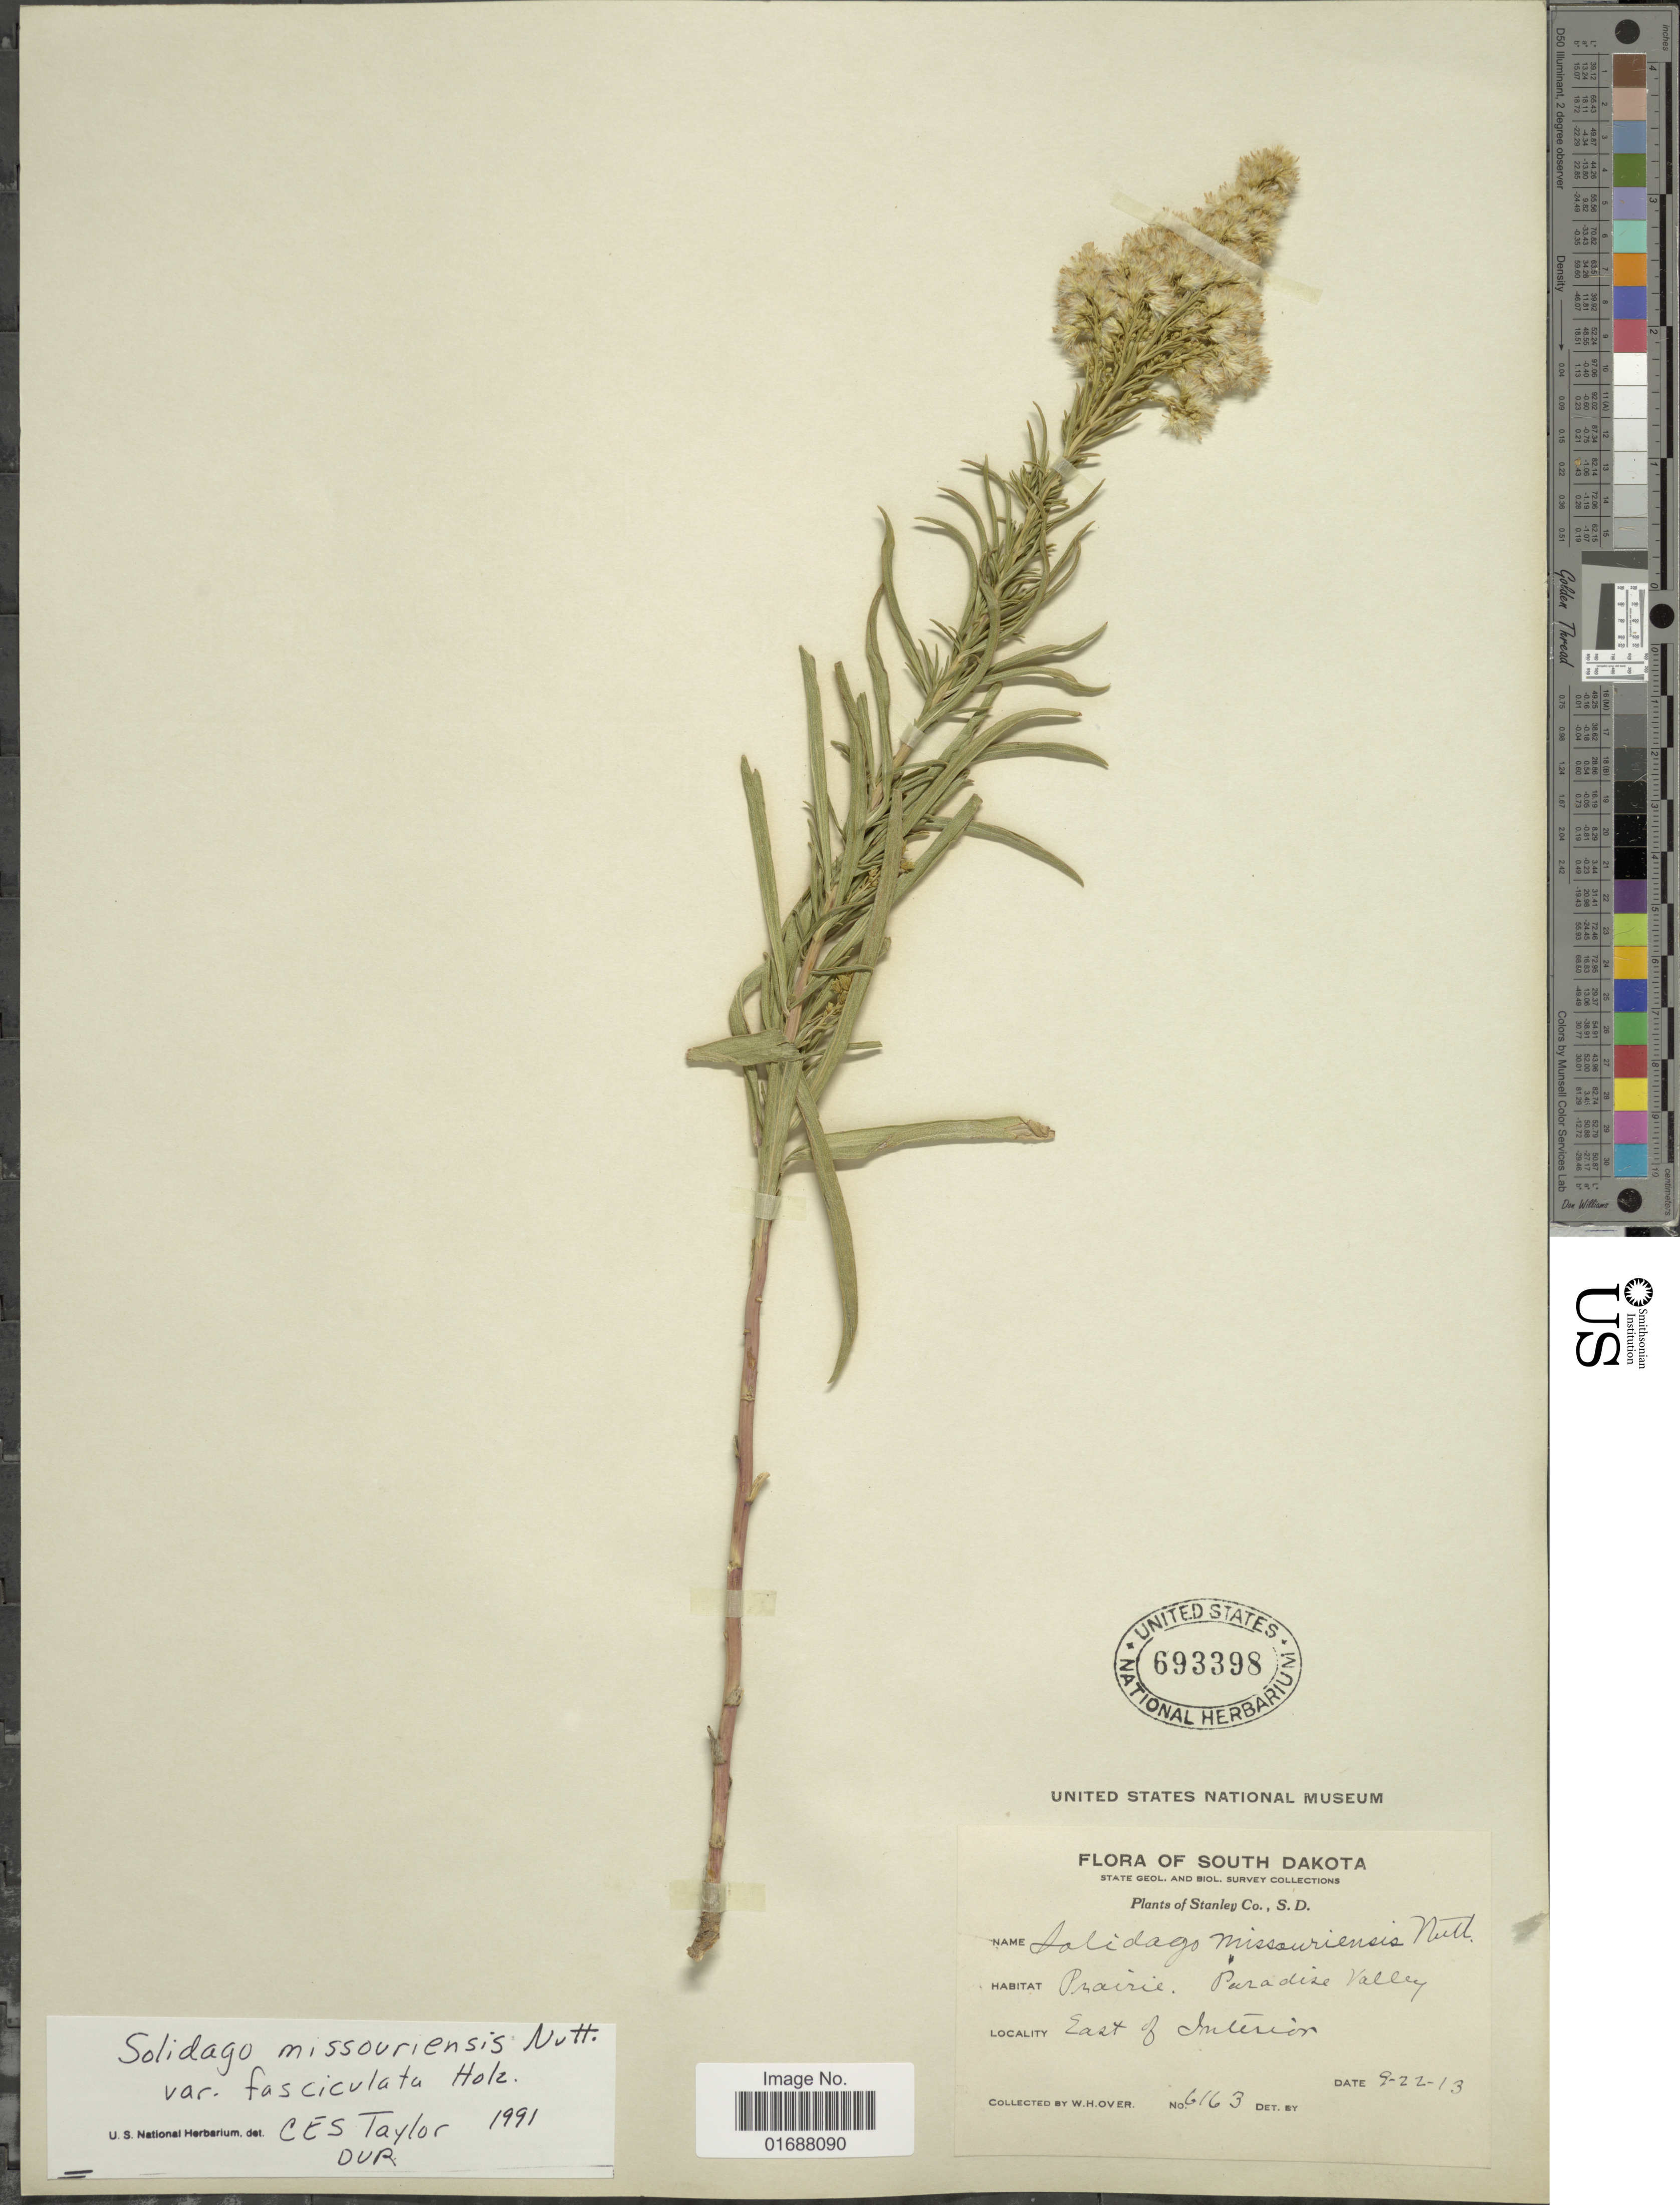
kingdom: Plantae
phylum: Tracheophyta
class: Magnoliopsida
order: Asterales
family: Asteraceae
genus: Solidago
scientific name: Solidago missouriensis var. fasciculata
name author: Holz.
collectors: W. Hoover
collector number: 6163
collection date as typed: Transcribed d/m/y: 22/9/13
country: United States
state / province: South Dakota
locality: Staley Co., S. D. East of Interior. Paradise Valley.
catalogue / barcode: US 693398